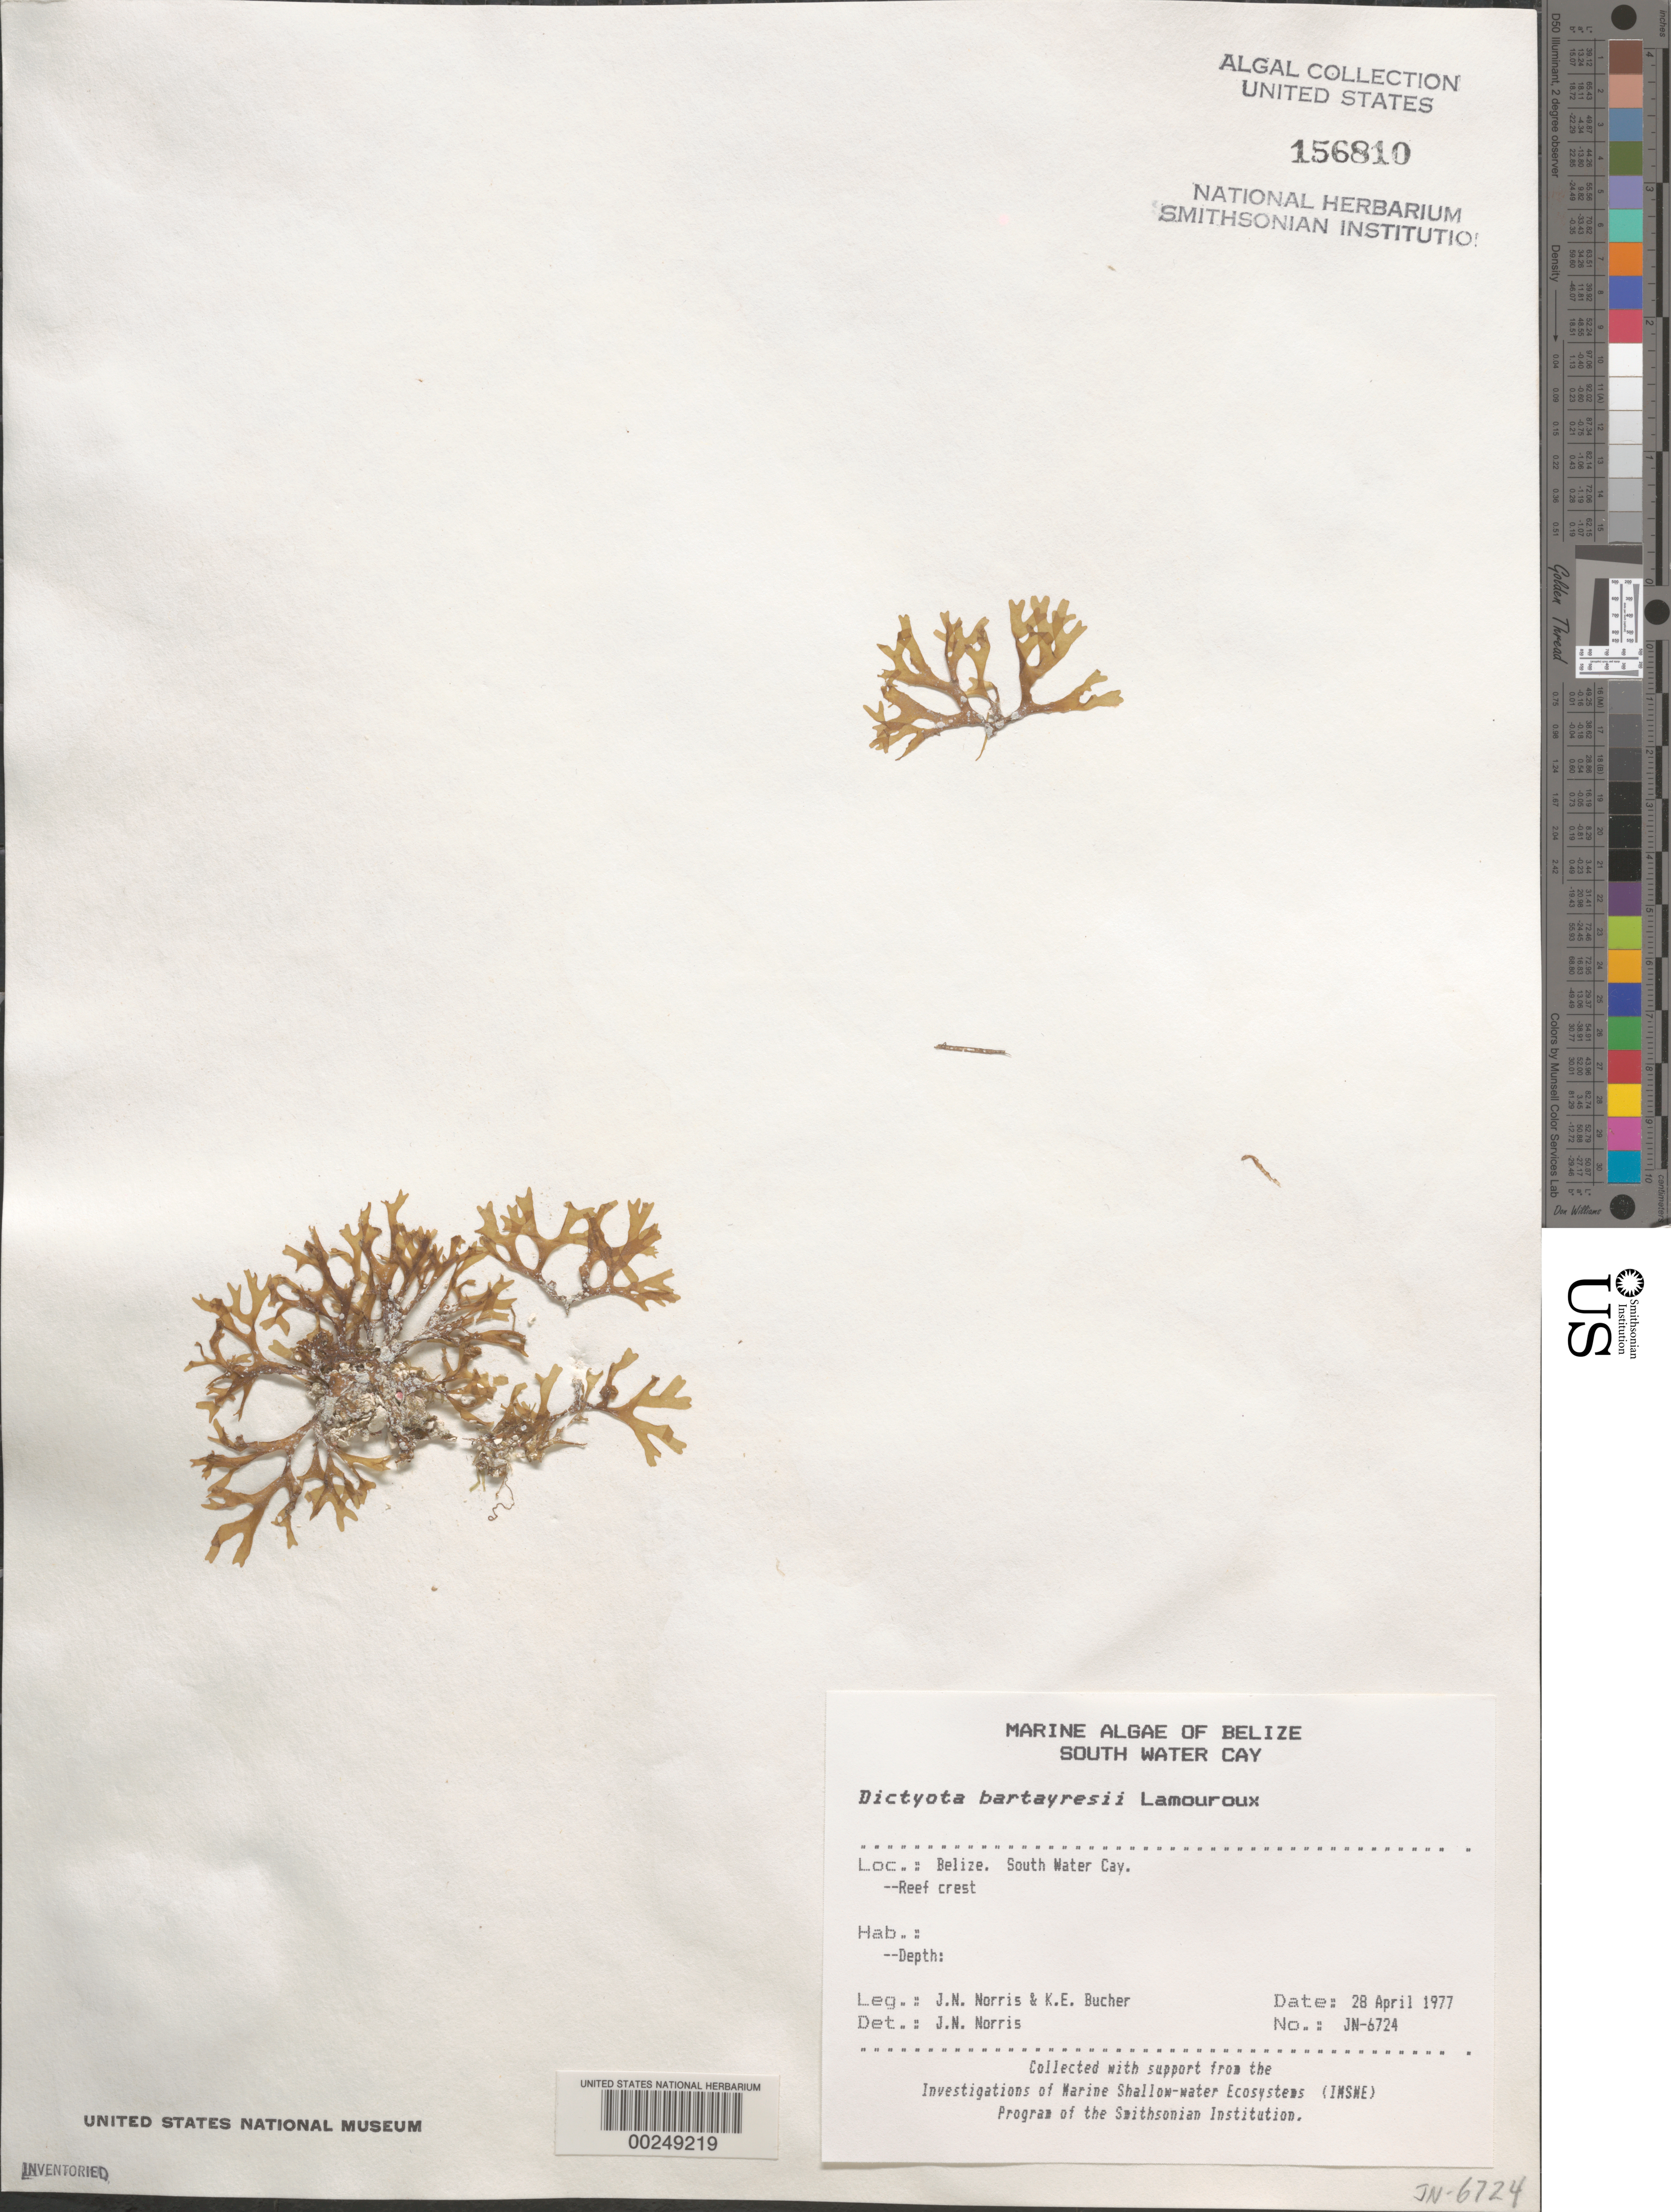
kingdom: Chromista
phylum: Ochrophyta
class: Phaeophyceae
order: Dictyotales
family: Dictyotaceae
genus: Dictyota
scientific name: Dictyota bartayresiana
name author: J.V.Lamouroux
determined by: Norris, James N.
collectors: J. N. Norris & K. E. Bucher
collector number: JN-6724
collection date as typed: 28 Apr 1977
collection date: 1977-04-28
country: Belize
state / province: Stann Creek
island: South Water Cay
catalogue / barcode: US 156810